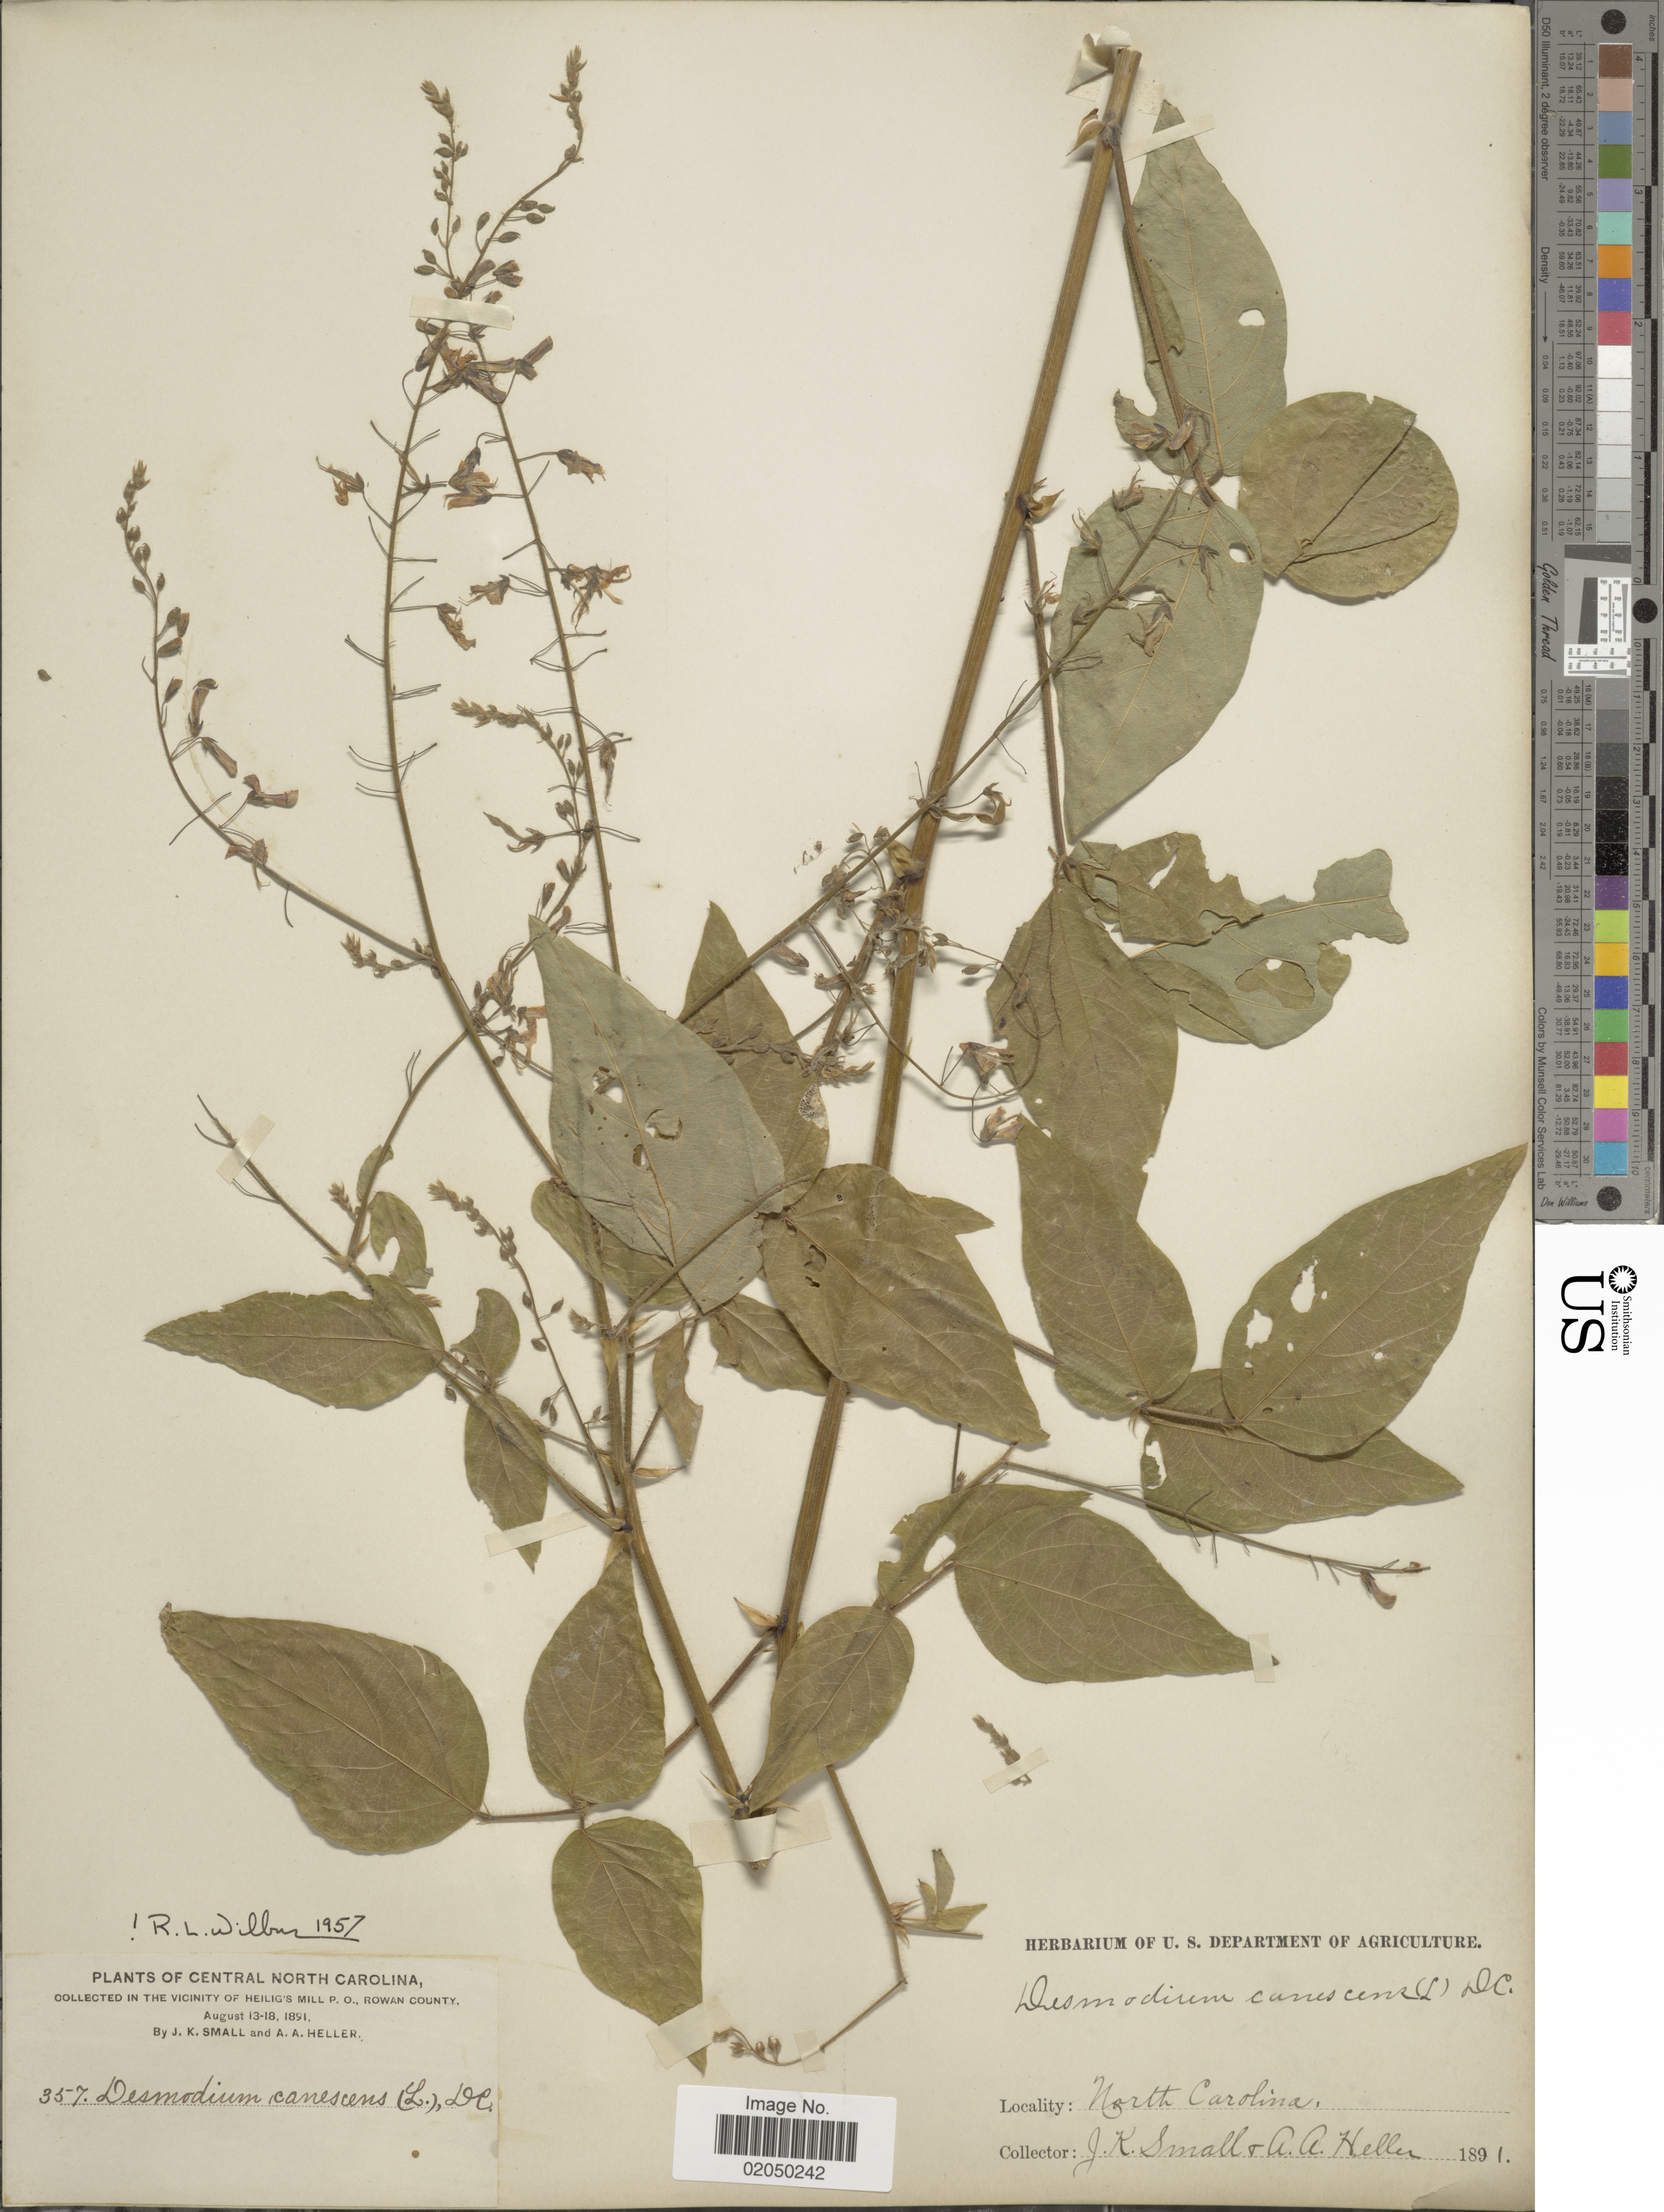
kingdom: Plantae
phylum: Tracheophyta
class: Magnoliopsida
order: Fabales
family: Fabaceae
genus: Desmodium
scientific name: Desmodium canescens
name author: (L.) DC.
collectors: J. K. Small & A. A. Heller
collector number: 357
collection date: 1891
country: United States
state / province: North Carolina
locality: Vicinity of Heilig's Mill P.O. Rowan county